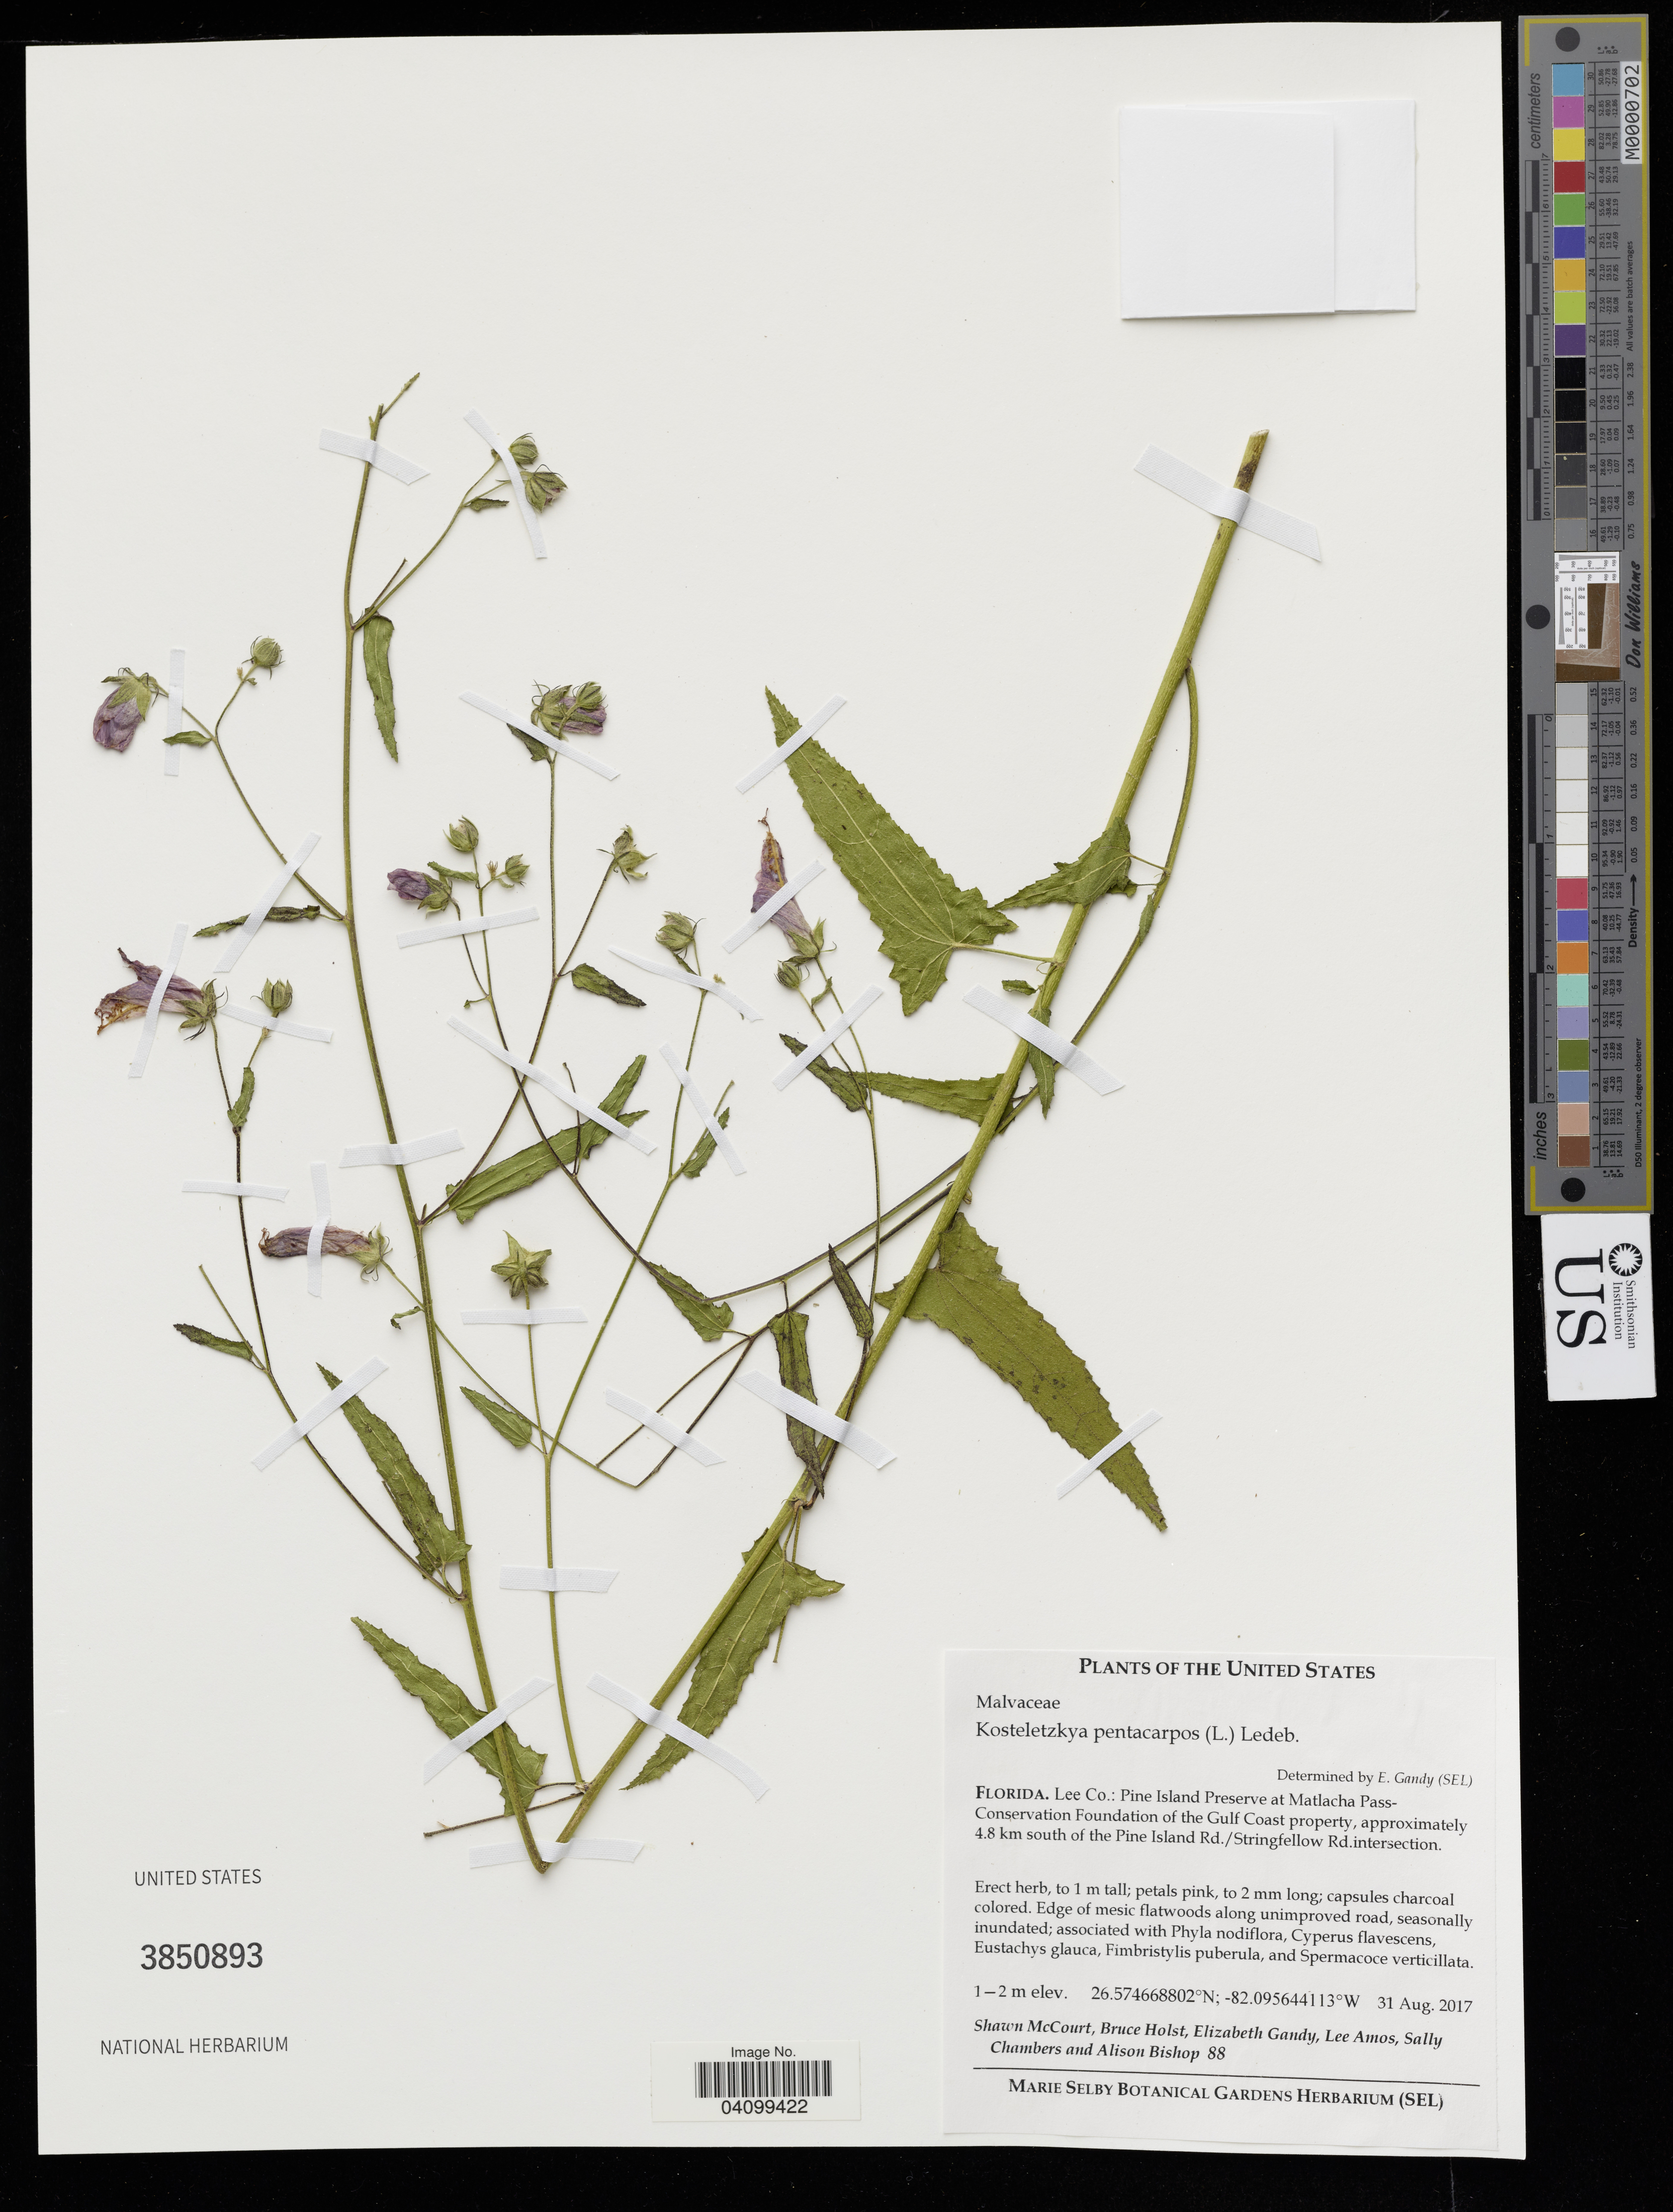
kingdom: Plantae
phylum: Tracheophyta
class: Magnoliopsida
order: Malvales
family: Malvaceae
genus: Kosteletzkya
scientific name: Kosteletzkya pentacarpos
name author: (L.) Ledeb.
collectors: R. McCourt, B. Holst & L. Amos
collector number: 88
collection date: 2017-08-31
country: United States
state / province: Florida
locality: Lee Co.: Pine Island Preserve at Matlacha Pass- Conservation Foundation of the Gulf Coast property, approximately 4.8 km south of the Pine Island Rd./Stringfellow Rd.intersection.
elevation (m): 1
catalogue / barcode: US 3850893